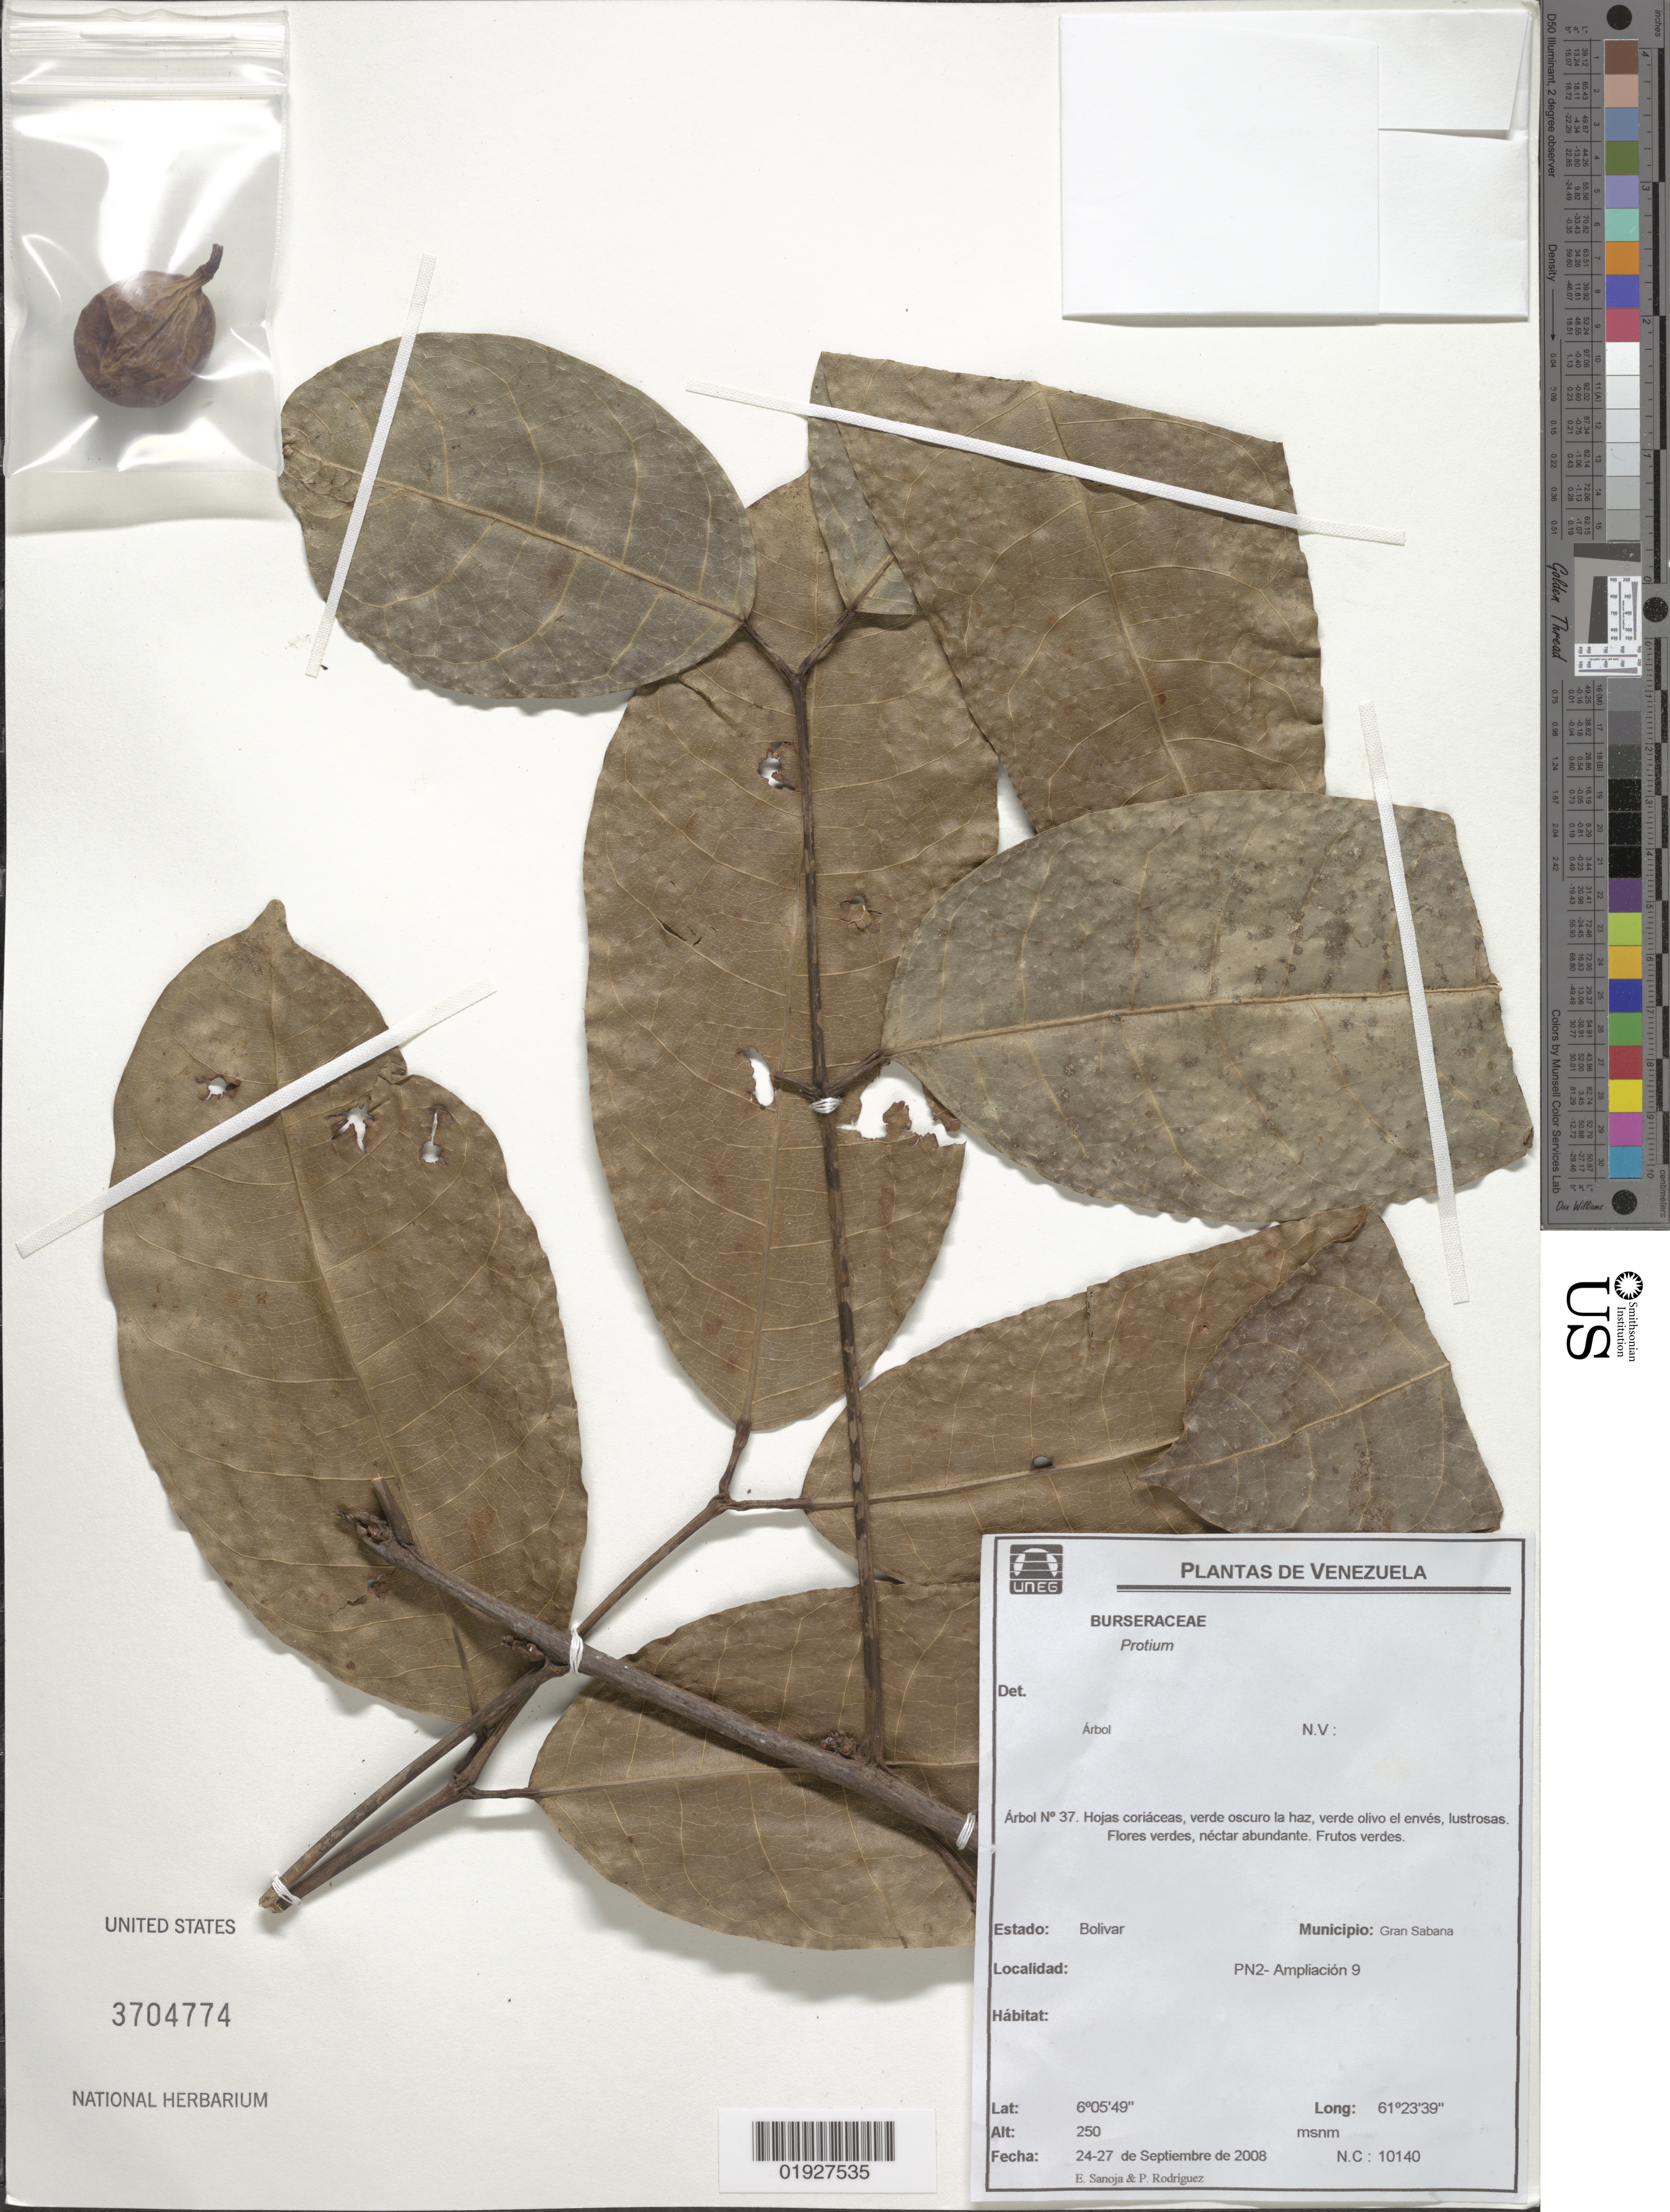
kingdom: Plantae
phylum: Tracheophyta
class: Magnoliopsida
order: Sapindales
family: Burseraceae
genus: Protium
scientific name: Protium cuneatum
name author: Swart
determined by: Daly, D.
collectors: E. Sanoja & P. Rodriguez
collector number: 10140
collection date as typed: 24-27 September 2008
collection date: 2008-09-24/2008-09-27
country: Venezuela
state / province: Bolivar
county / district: Gran Sabana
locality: PN2-Ampliacion 8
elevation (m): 250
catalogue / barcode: US 3704774